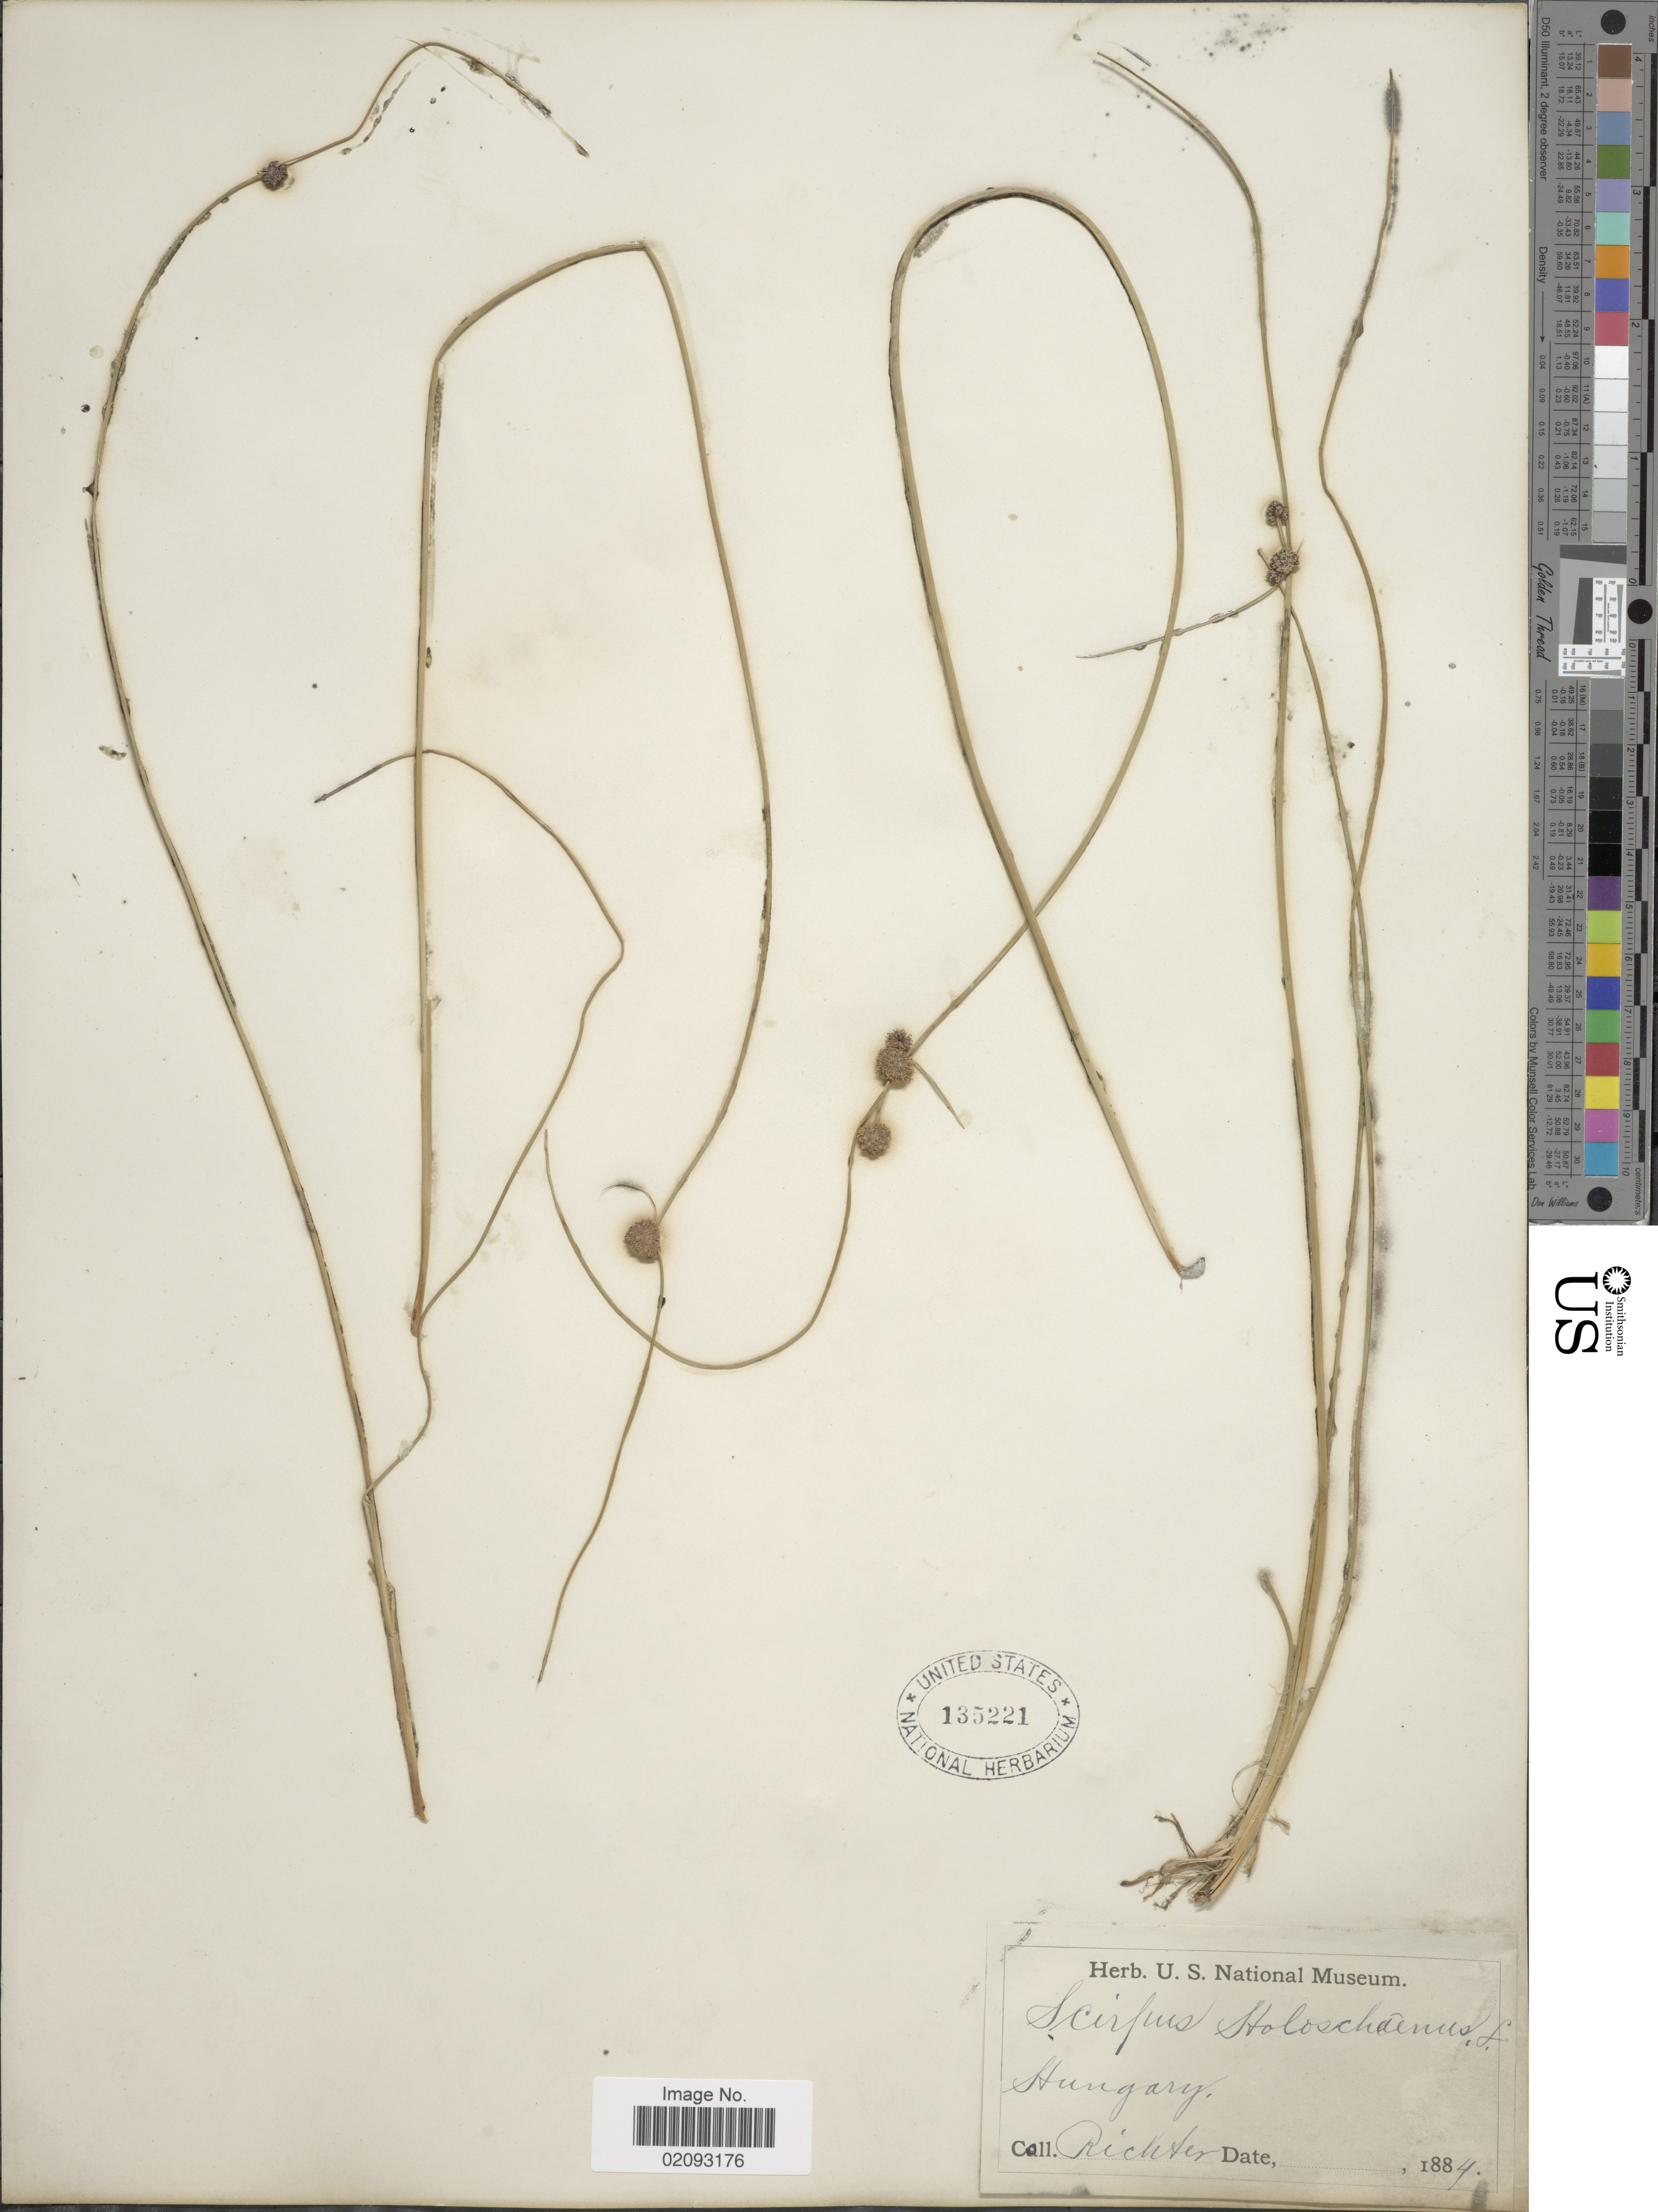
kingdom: Plantae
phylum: Tracheophyta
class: Liliopsida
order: Poales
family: Cyperaceae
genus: Scirpoides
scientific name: Scirpoides holoschoenus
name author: (L.) Soják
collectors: -- Richter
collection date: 1884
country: Hungary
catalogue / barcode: US 135221